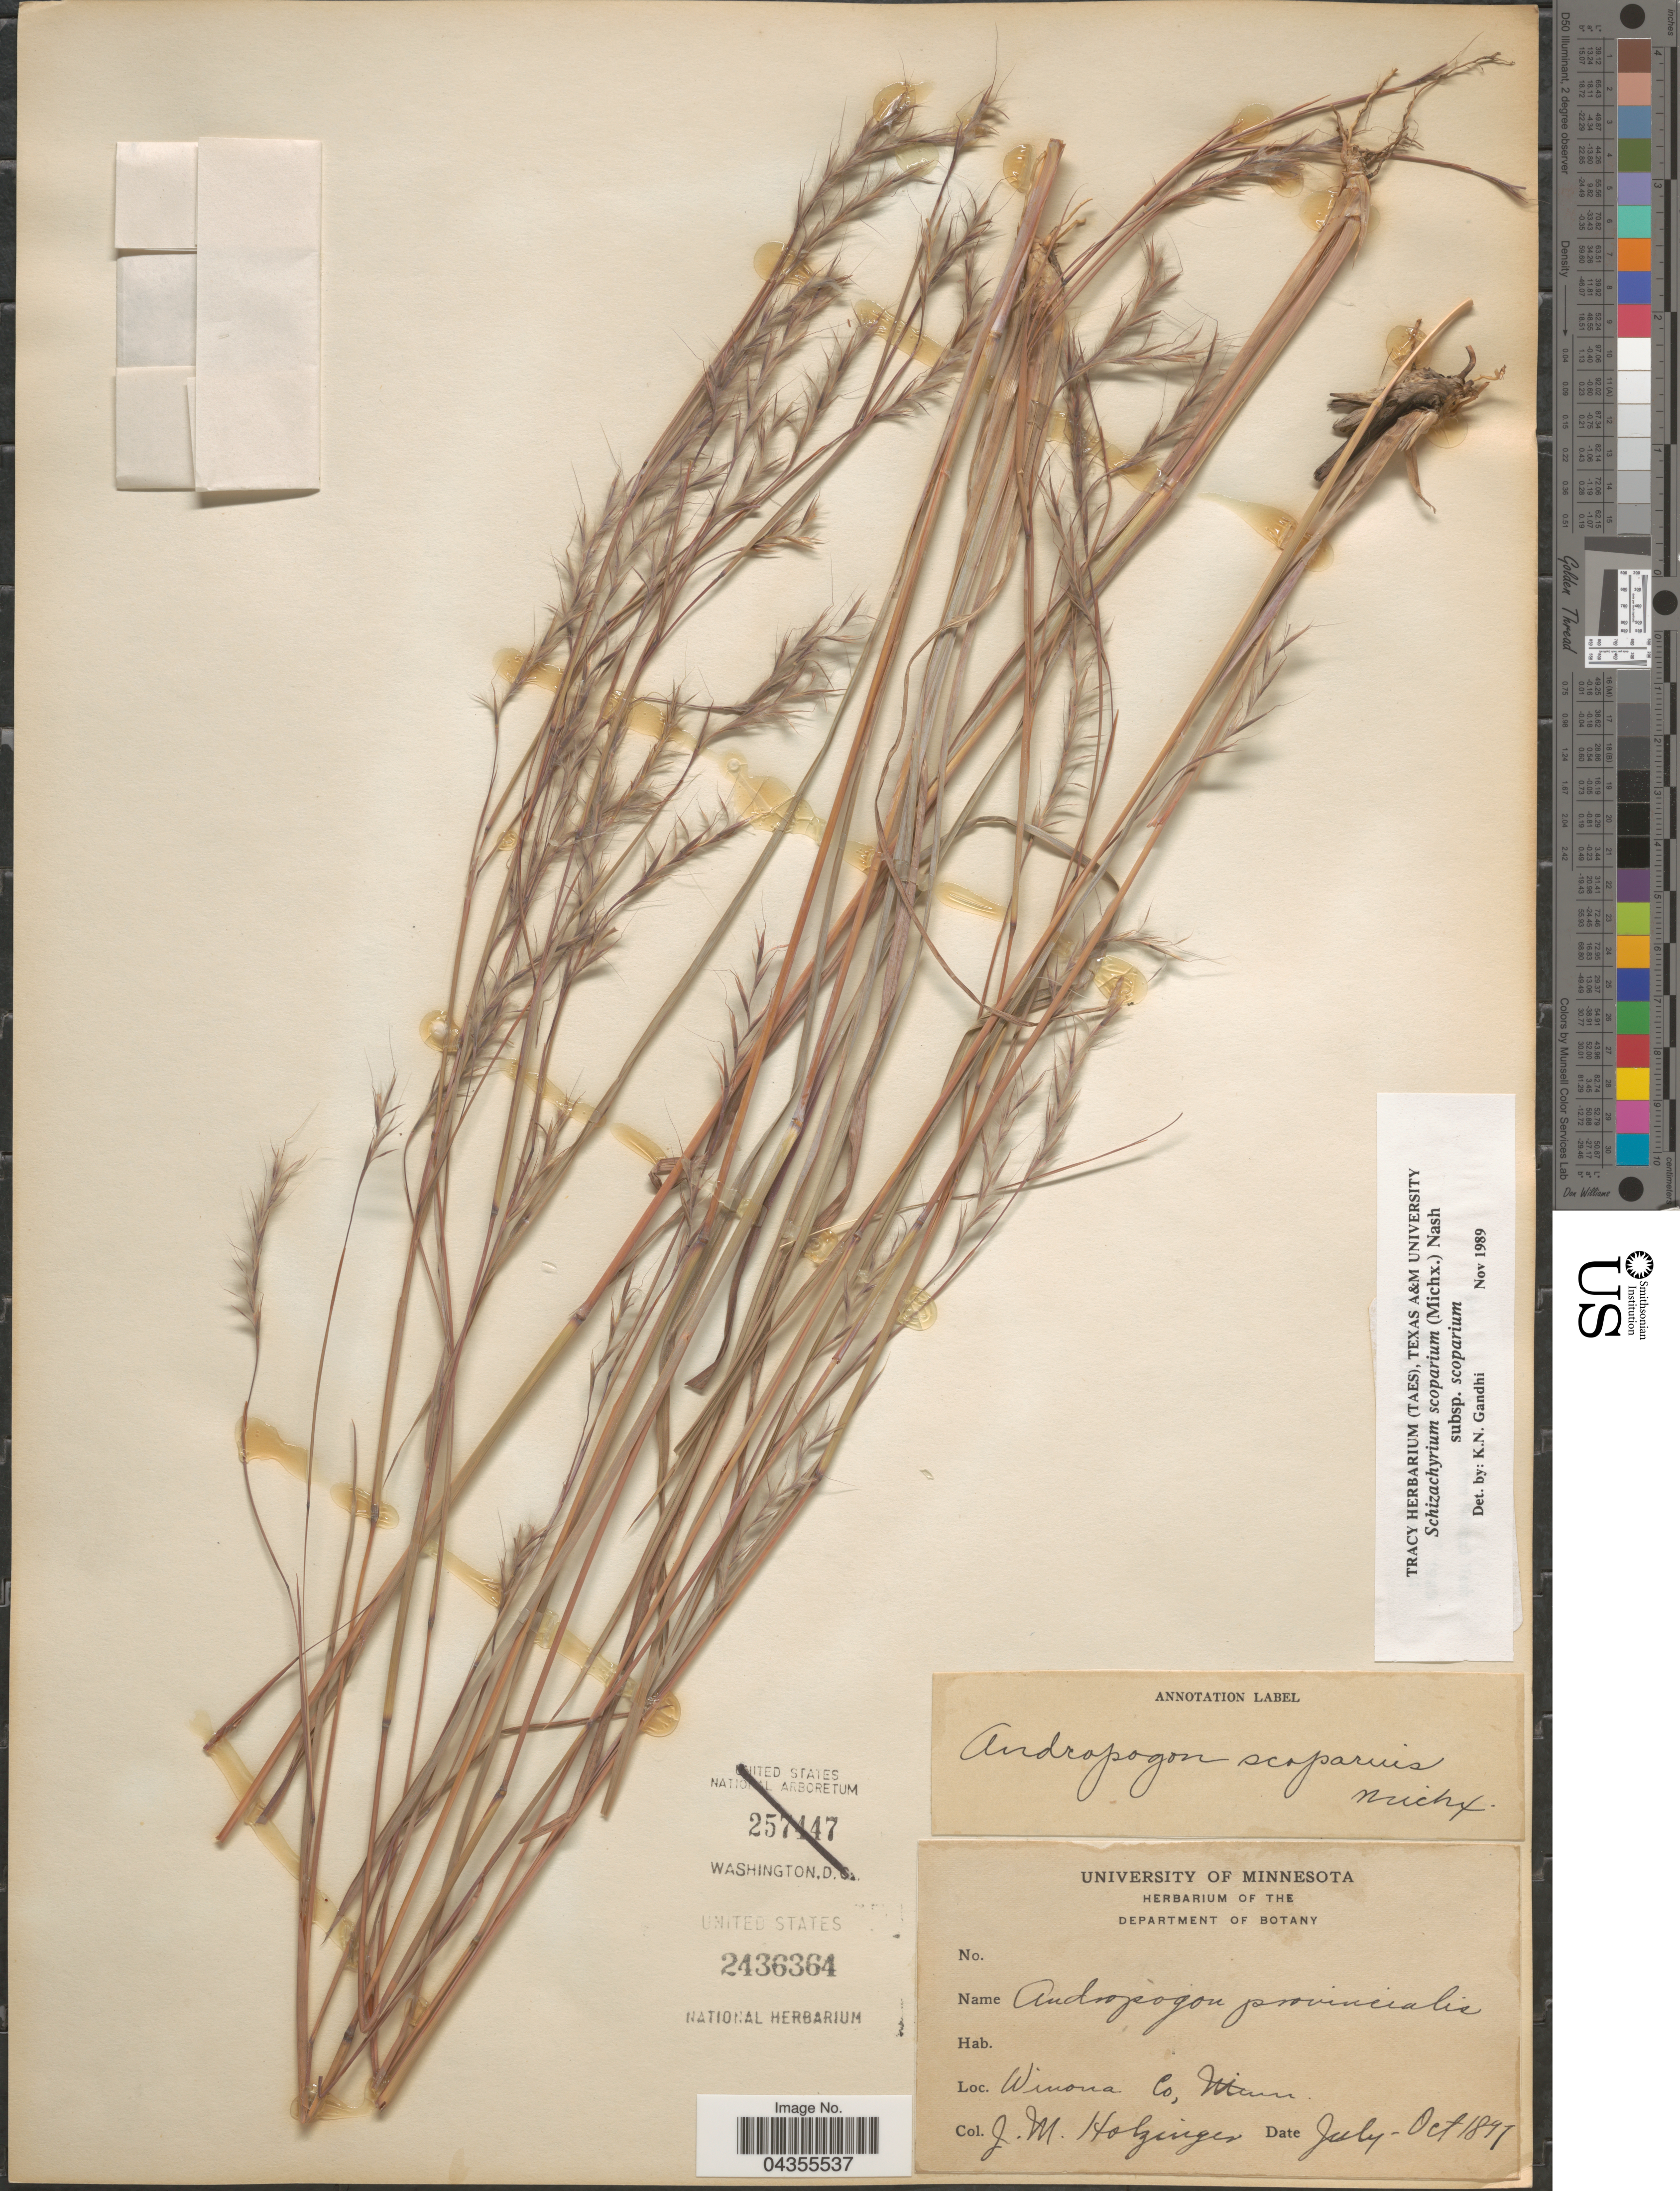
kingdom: Plantae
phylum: Tracheophyta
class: Liliopsida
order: Poales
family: Poaceae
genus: Schizachyrium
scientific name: Schizachyrium scoparium var. scoparium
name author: (Michx.) Nash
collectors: J. M. Holzinger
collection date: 1897-07/1897-10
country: United States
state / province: Minnesota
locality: Winona Co.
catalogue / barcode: US 2436364